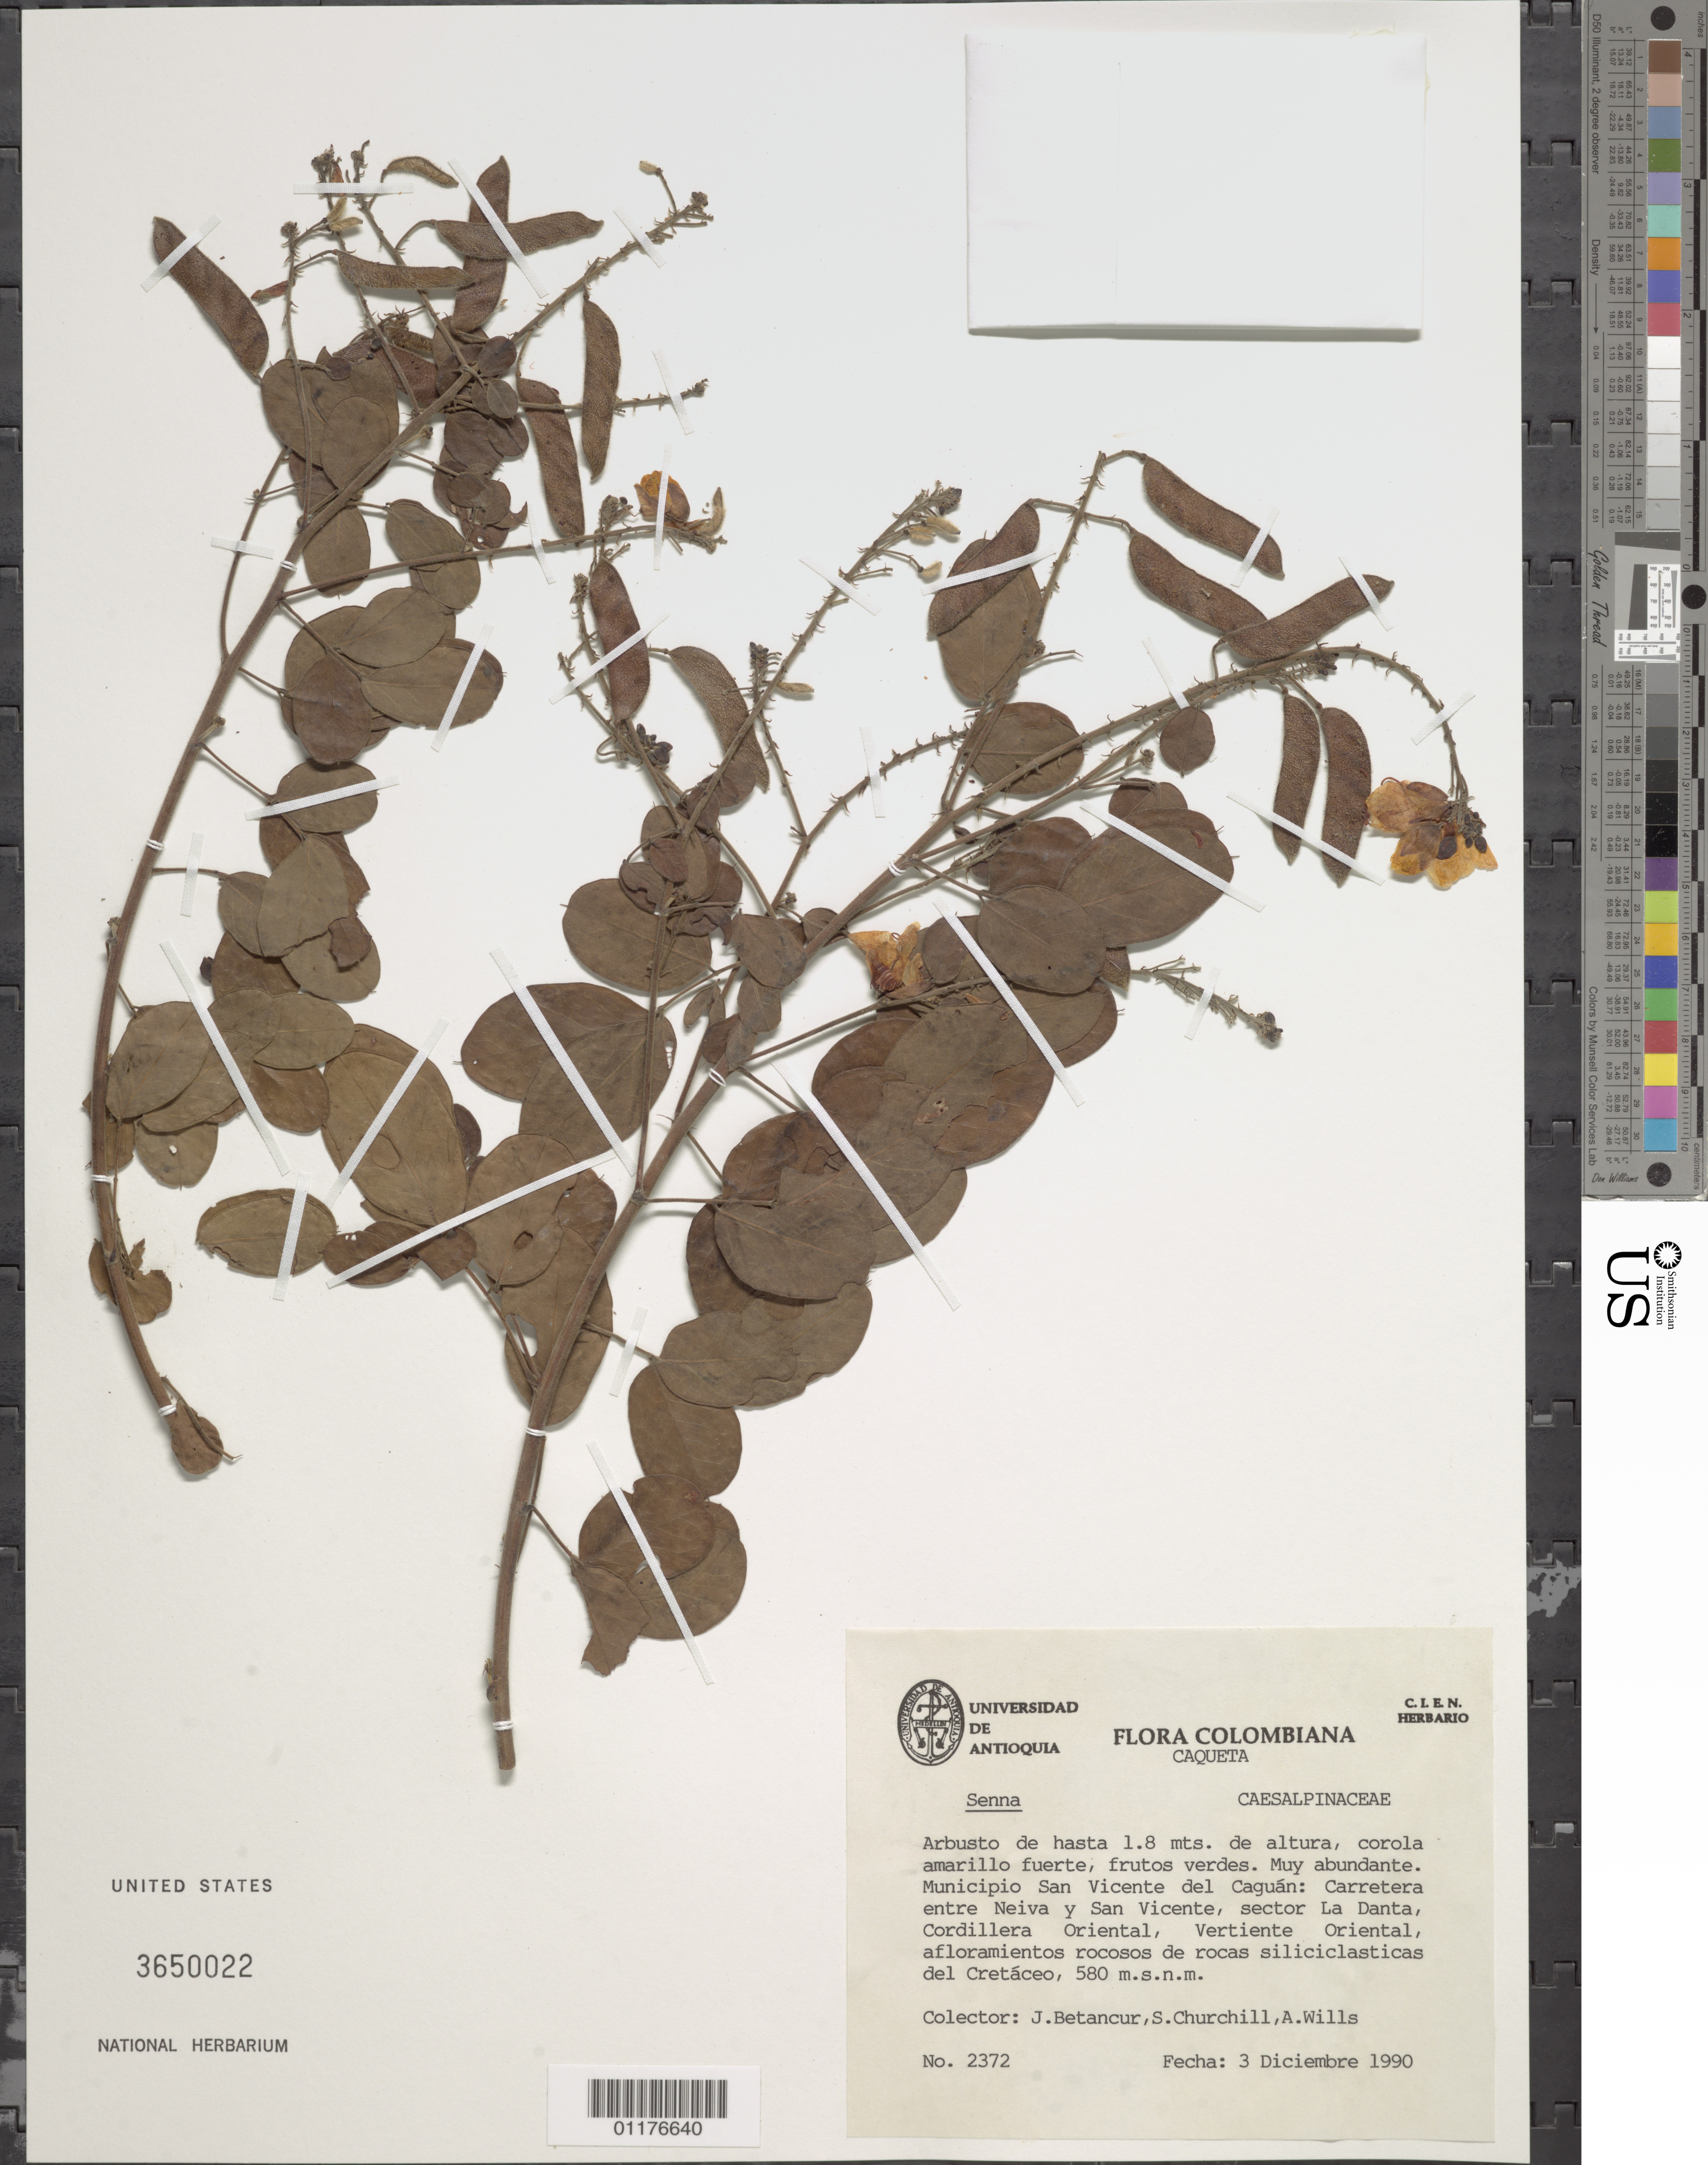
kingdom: Plantae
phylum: Tracheophyta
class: Magnoliopsida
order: Fabales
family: Fabaceae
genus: Senna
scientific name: Senna sp.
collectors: J. C. Betancur, S. Churchill & A. Wills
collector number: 2372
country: Colombia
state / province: Caquetá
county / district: San Vicente Del Caguán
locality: Between Neiva and San Vicente, sector La Danta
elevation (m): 580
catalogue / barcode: US 3650022